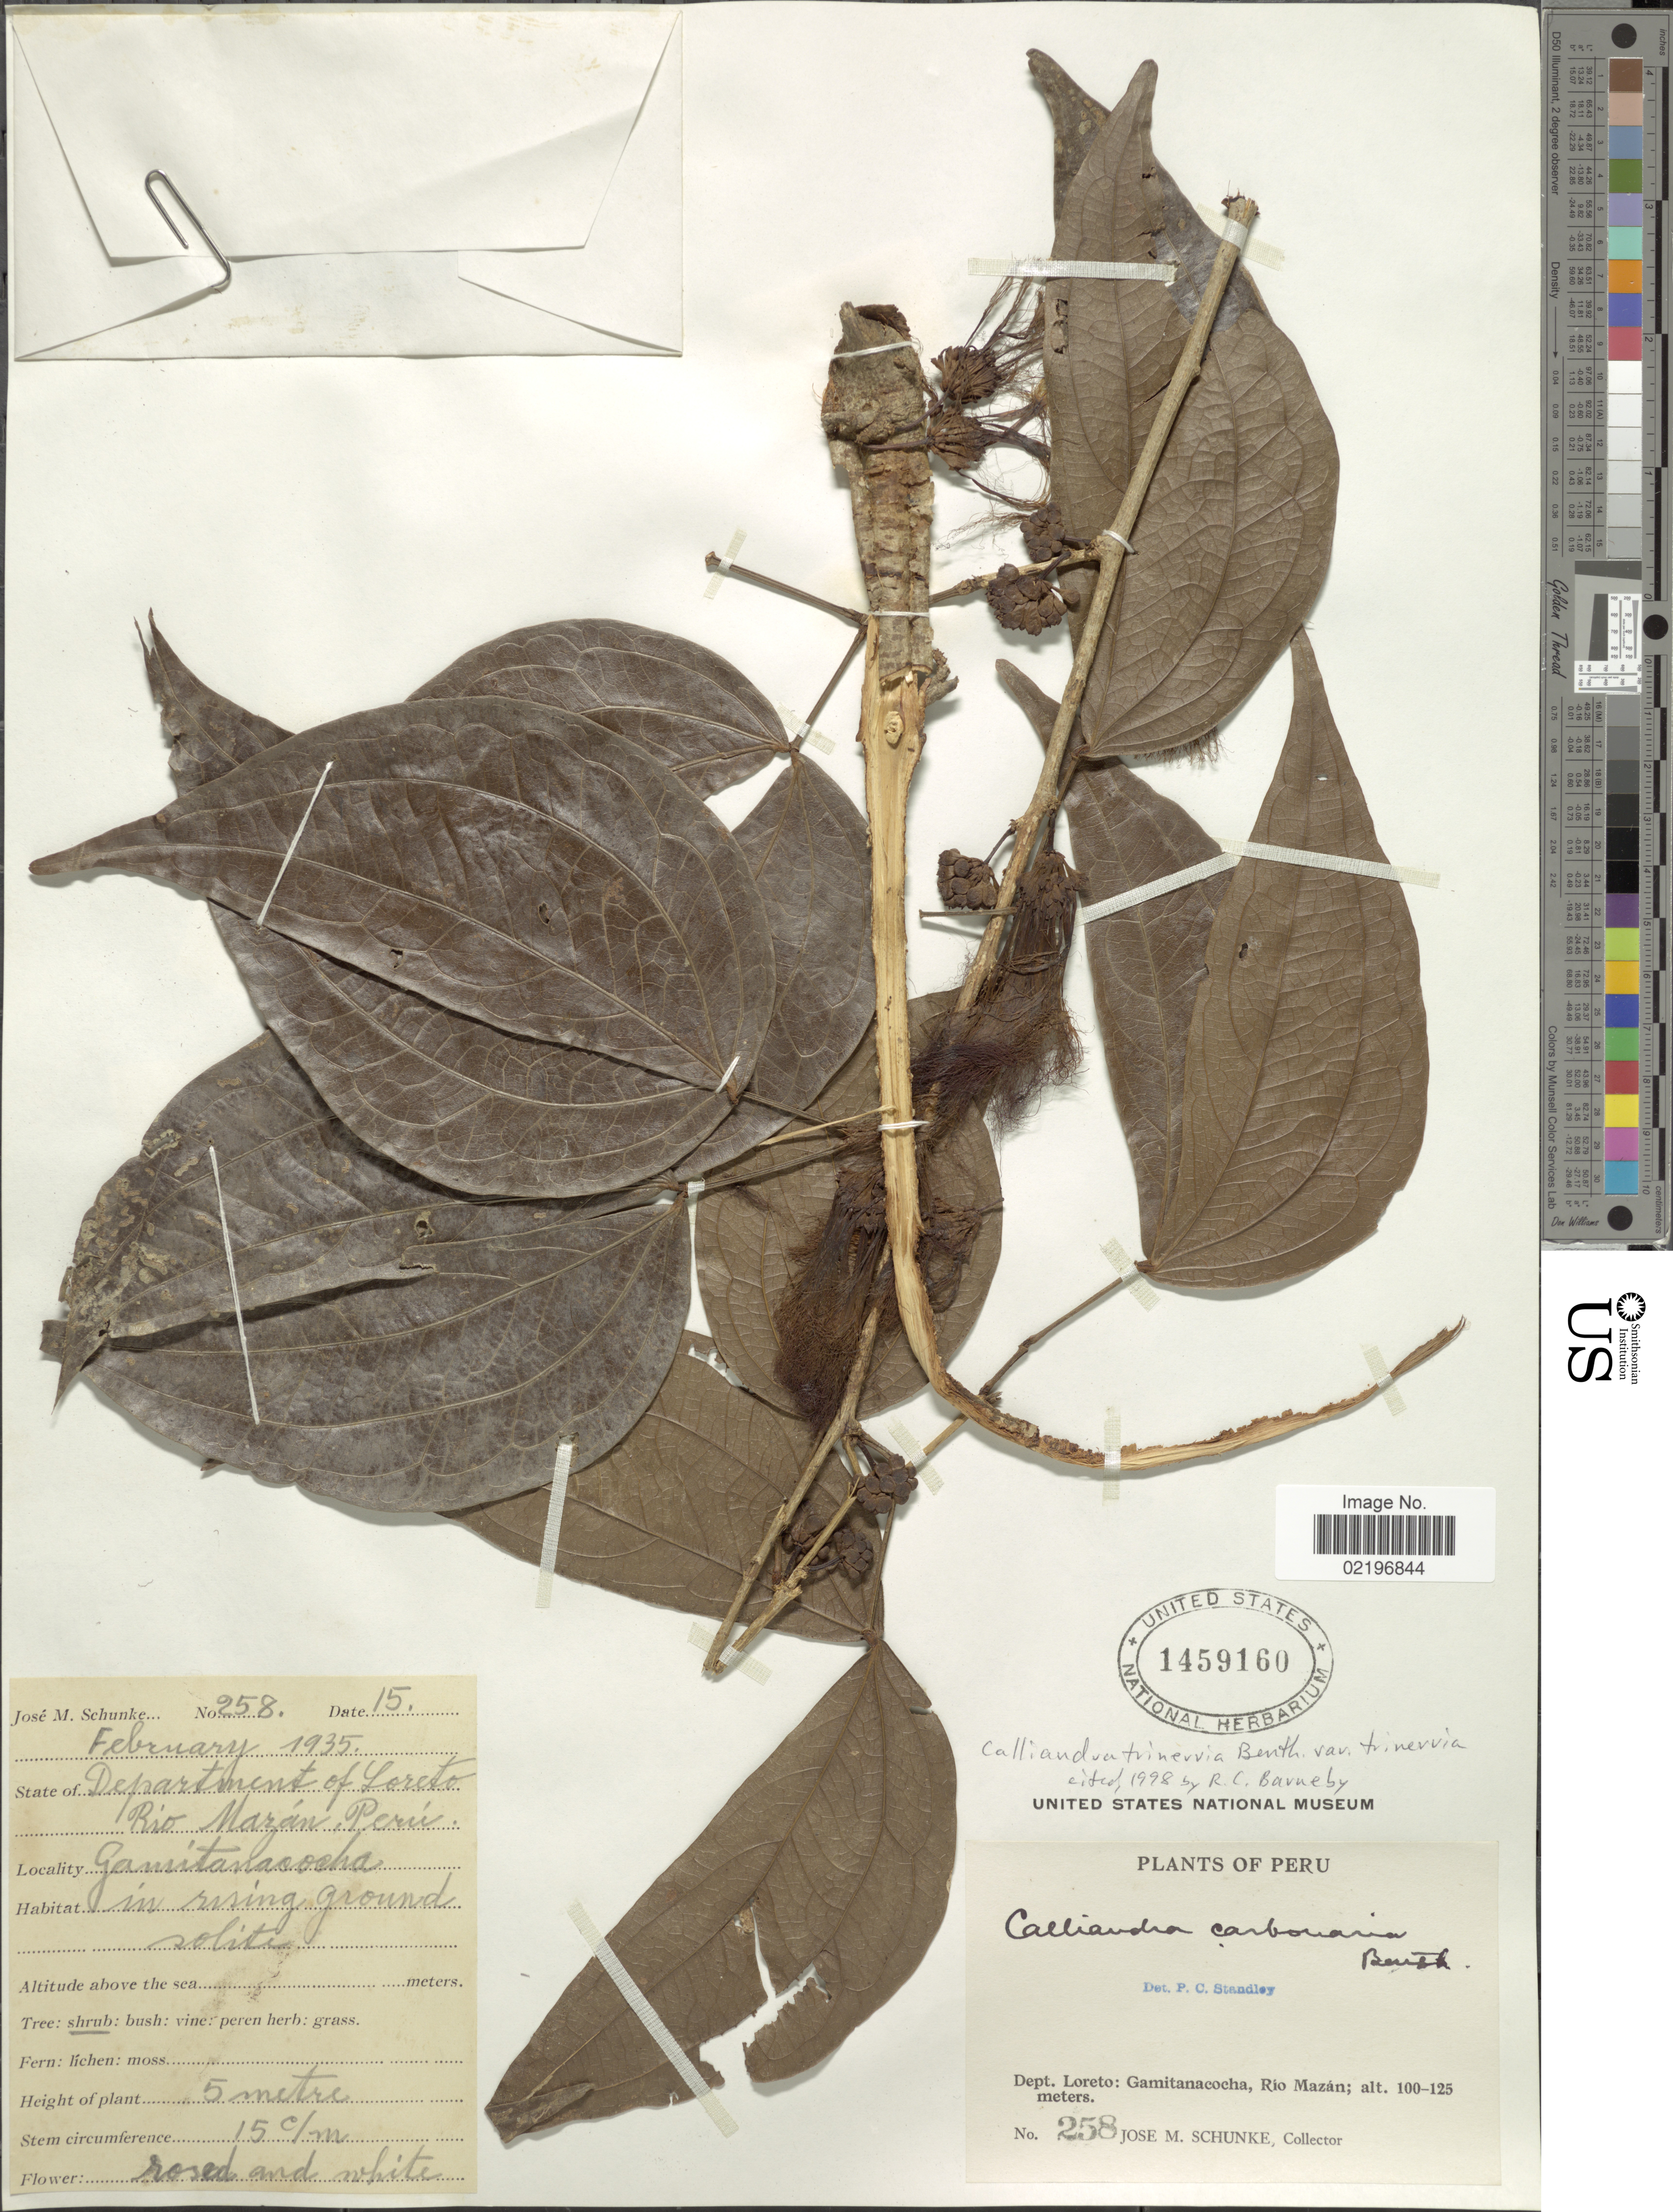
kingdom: Plantae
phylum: Tracheophyta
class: Magnoliopsida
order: Fabales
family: Fabaceae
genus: Calliandra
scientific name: Calliandra trinervia var. trinervia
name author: Benth.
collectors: J. M. Schunke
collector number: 258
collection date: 1935-02-15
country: Peru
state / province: Loreto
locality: Dept. Loreto: Gamitanacocha, Rio Mazan.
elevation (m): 100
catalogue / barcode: US 1457160